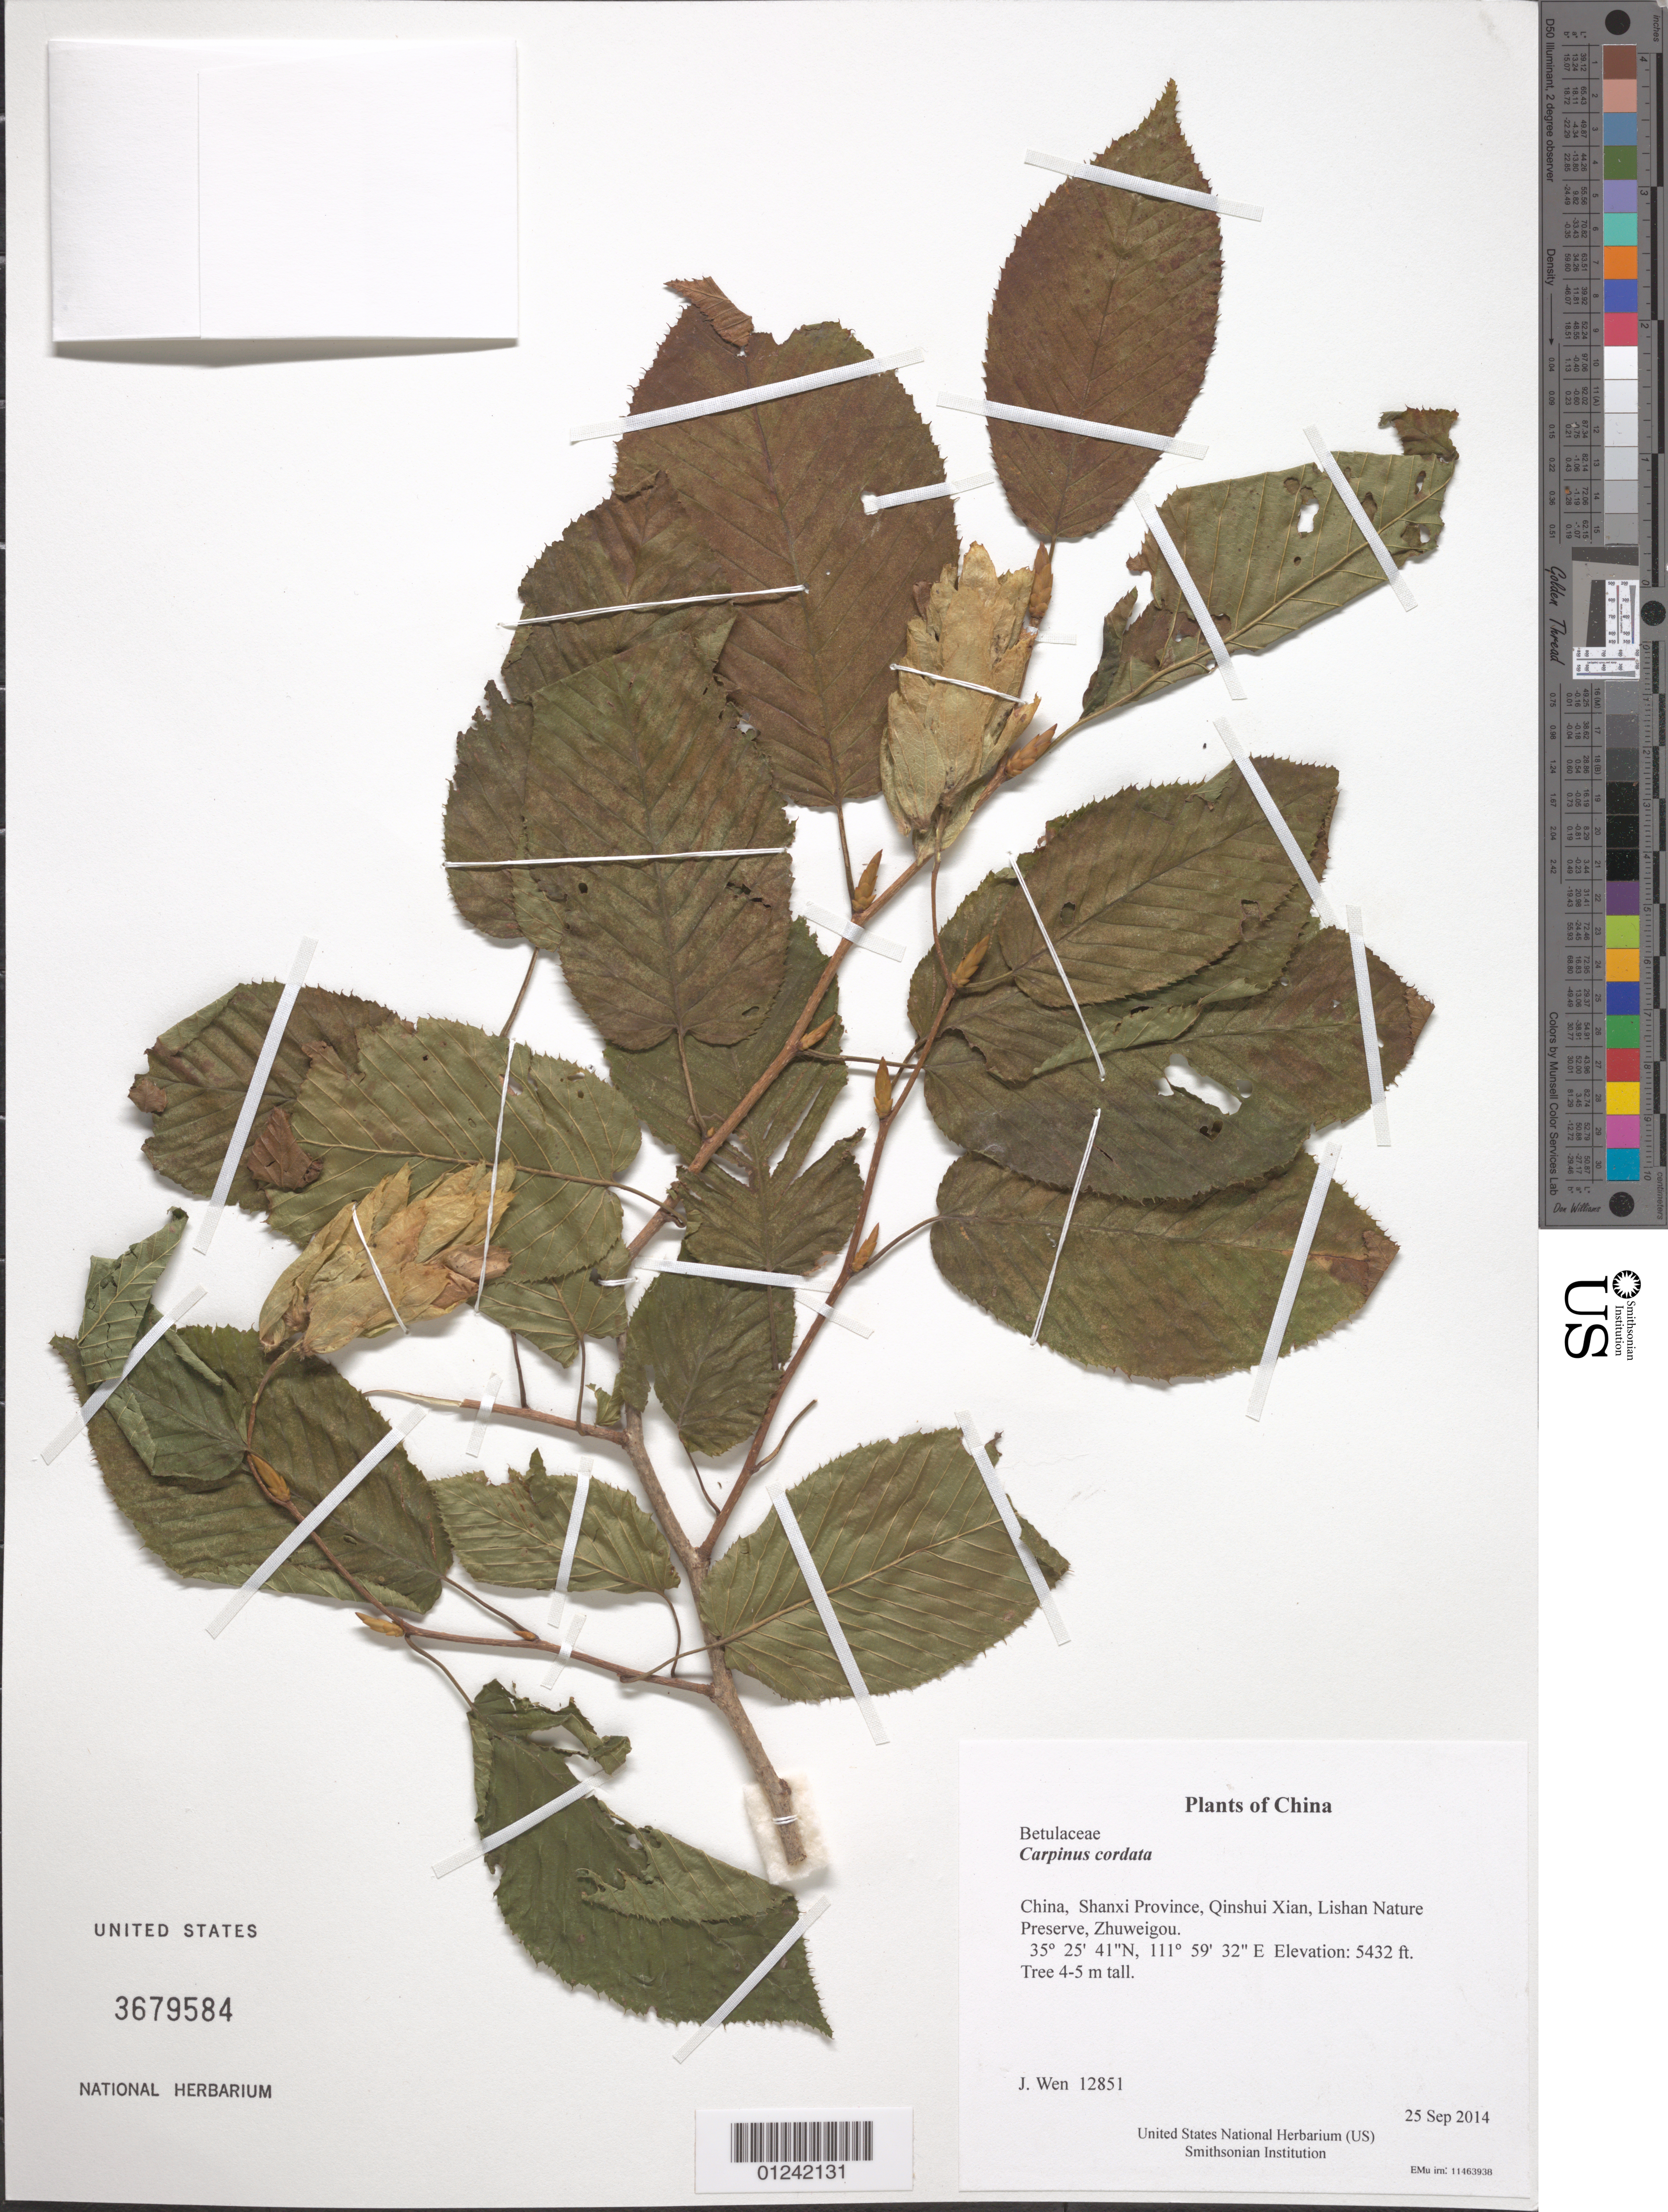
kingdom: Plantae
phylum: Tracheophyta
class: Magnoliopsida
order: Fagales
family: Betulaceae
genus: Carpinus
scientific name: Carpinus cordata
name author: Blume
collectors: J. Wen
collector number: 12851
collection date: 2014-09-25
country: China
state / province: Shanxi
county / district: Qinshui Xian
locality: Lishan Nature Preserve, Zhuweigou.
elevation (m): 1656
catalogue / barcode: US 3679584